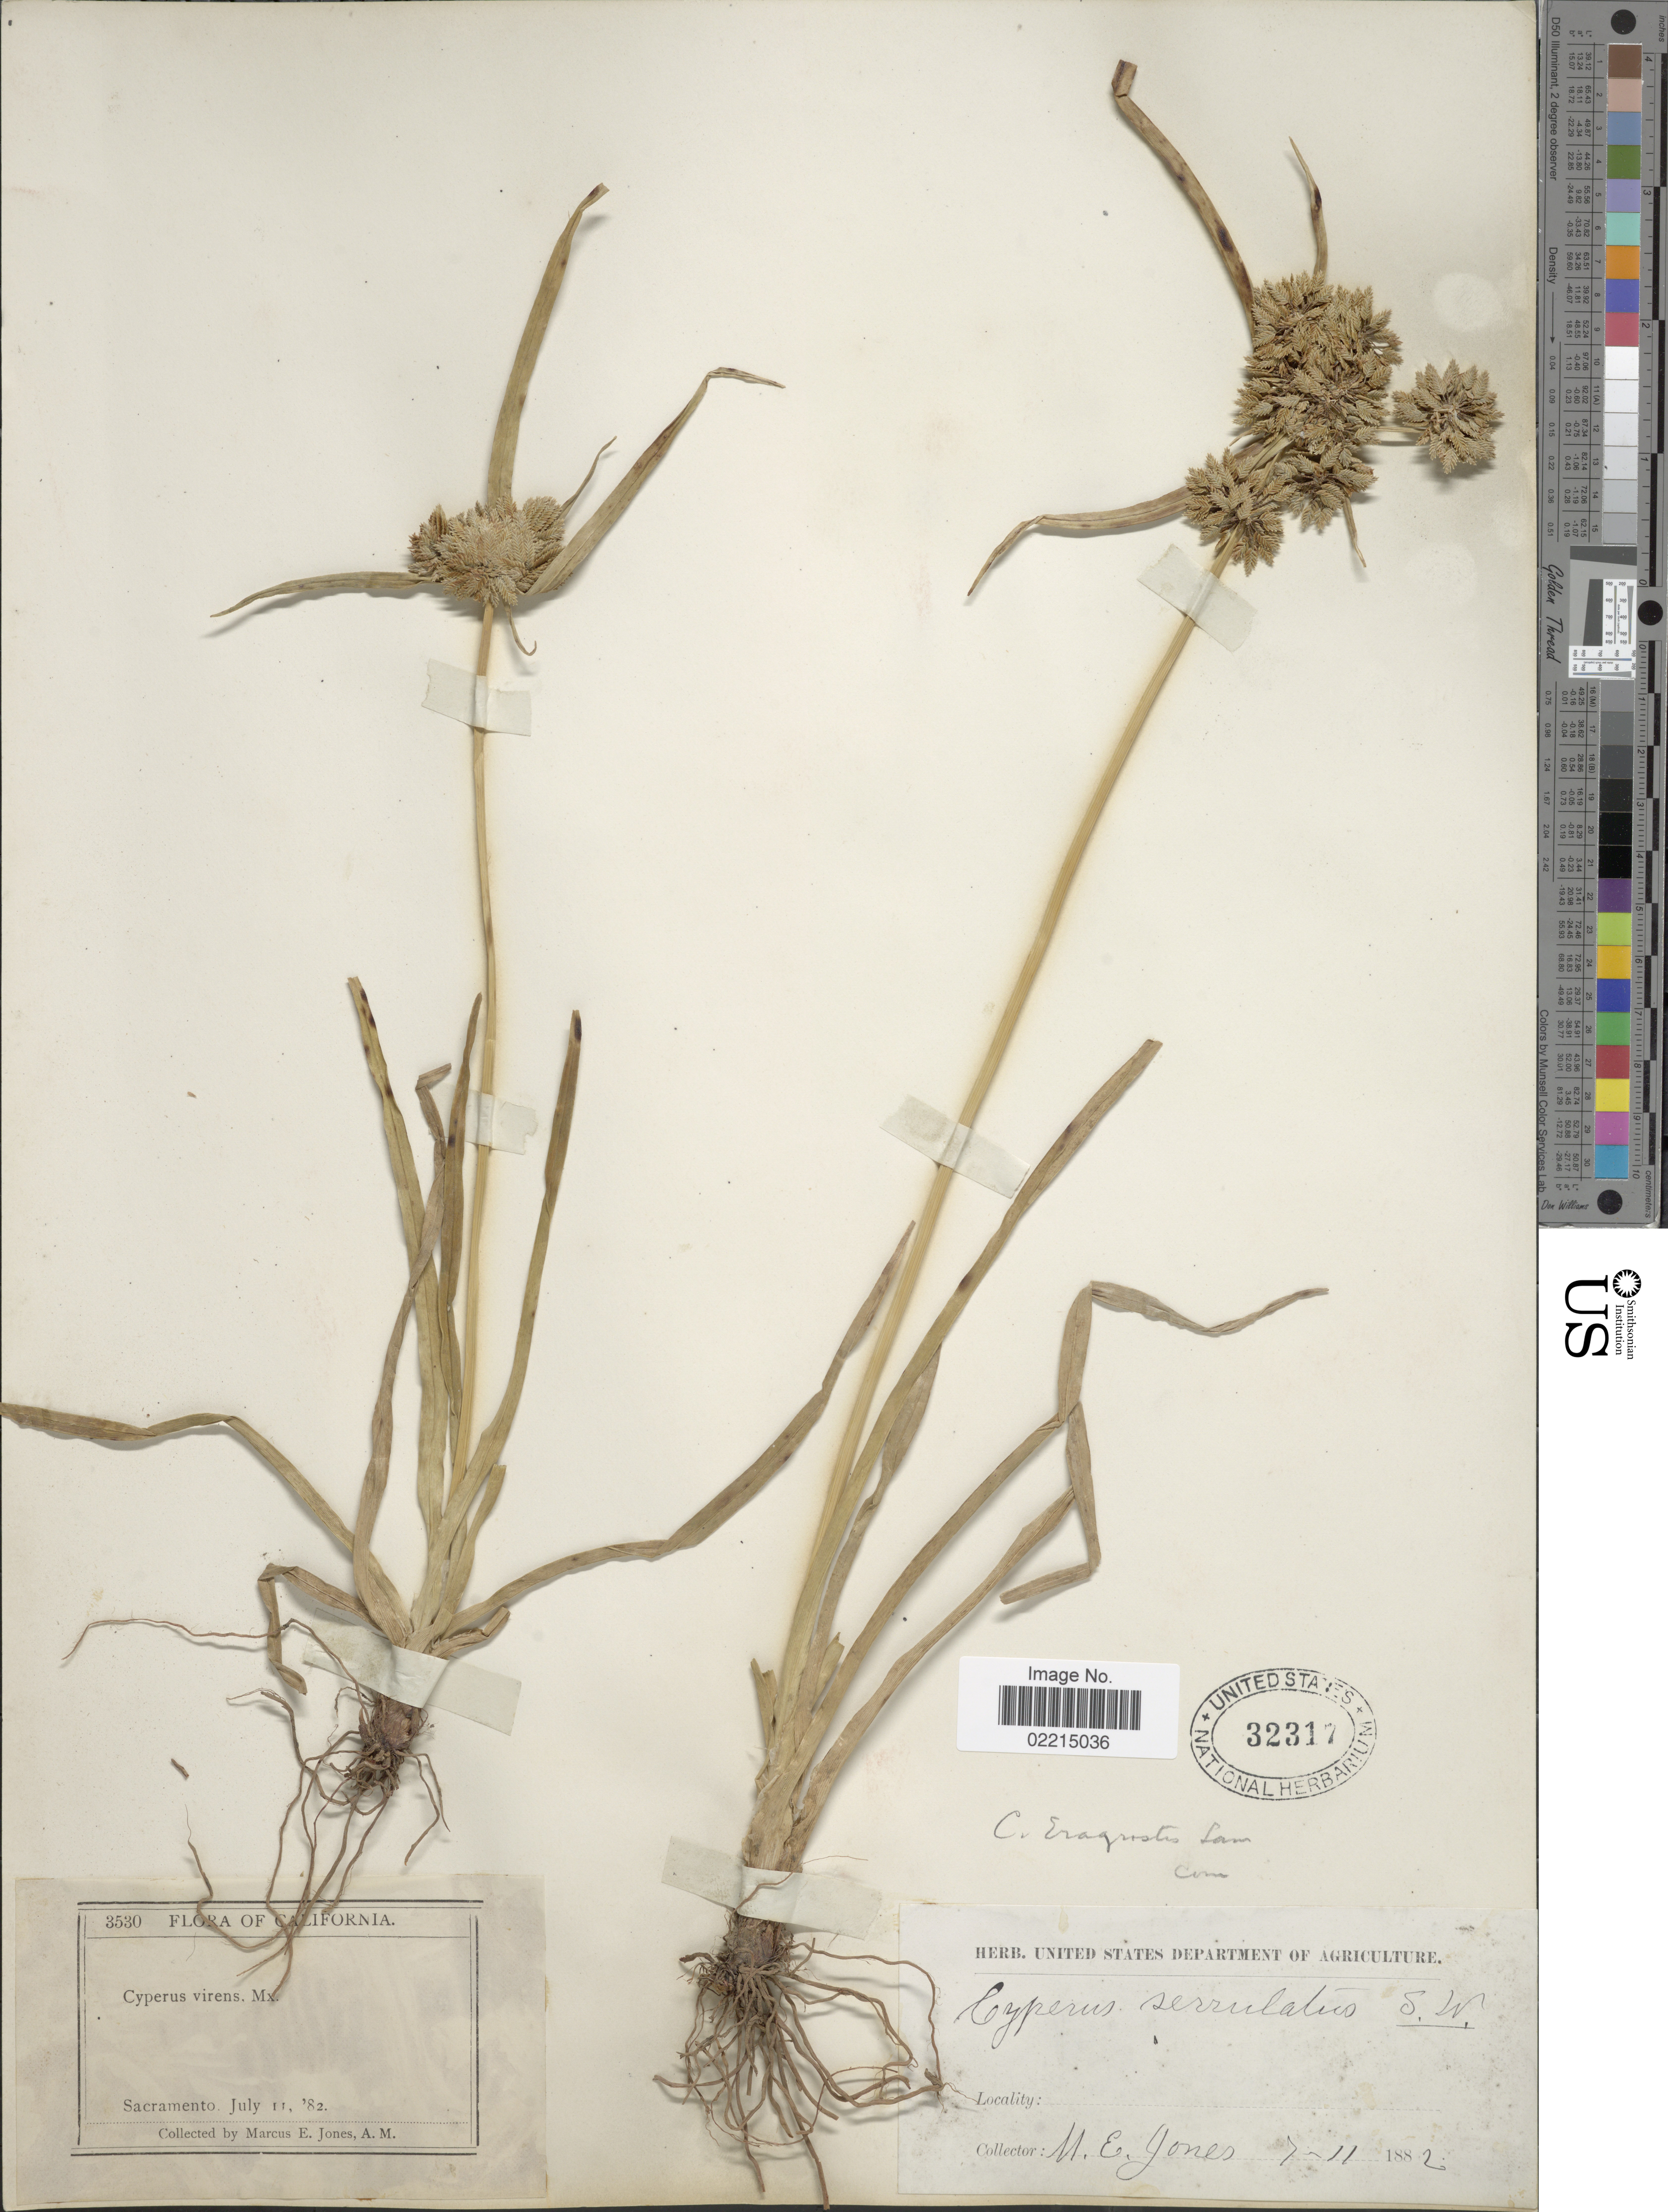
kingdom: Plantae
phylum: Tracheophyta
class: Liliopsida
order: Poales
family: Cyperaceae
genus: Cyperus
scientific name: Cyperus eragrostis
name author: Lam.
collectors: M. E. Jones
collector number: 3530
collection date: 1882-07-11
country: United States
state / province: California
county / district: Sacramento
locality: Sacramento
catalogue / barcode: US 32317